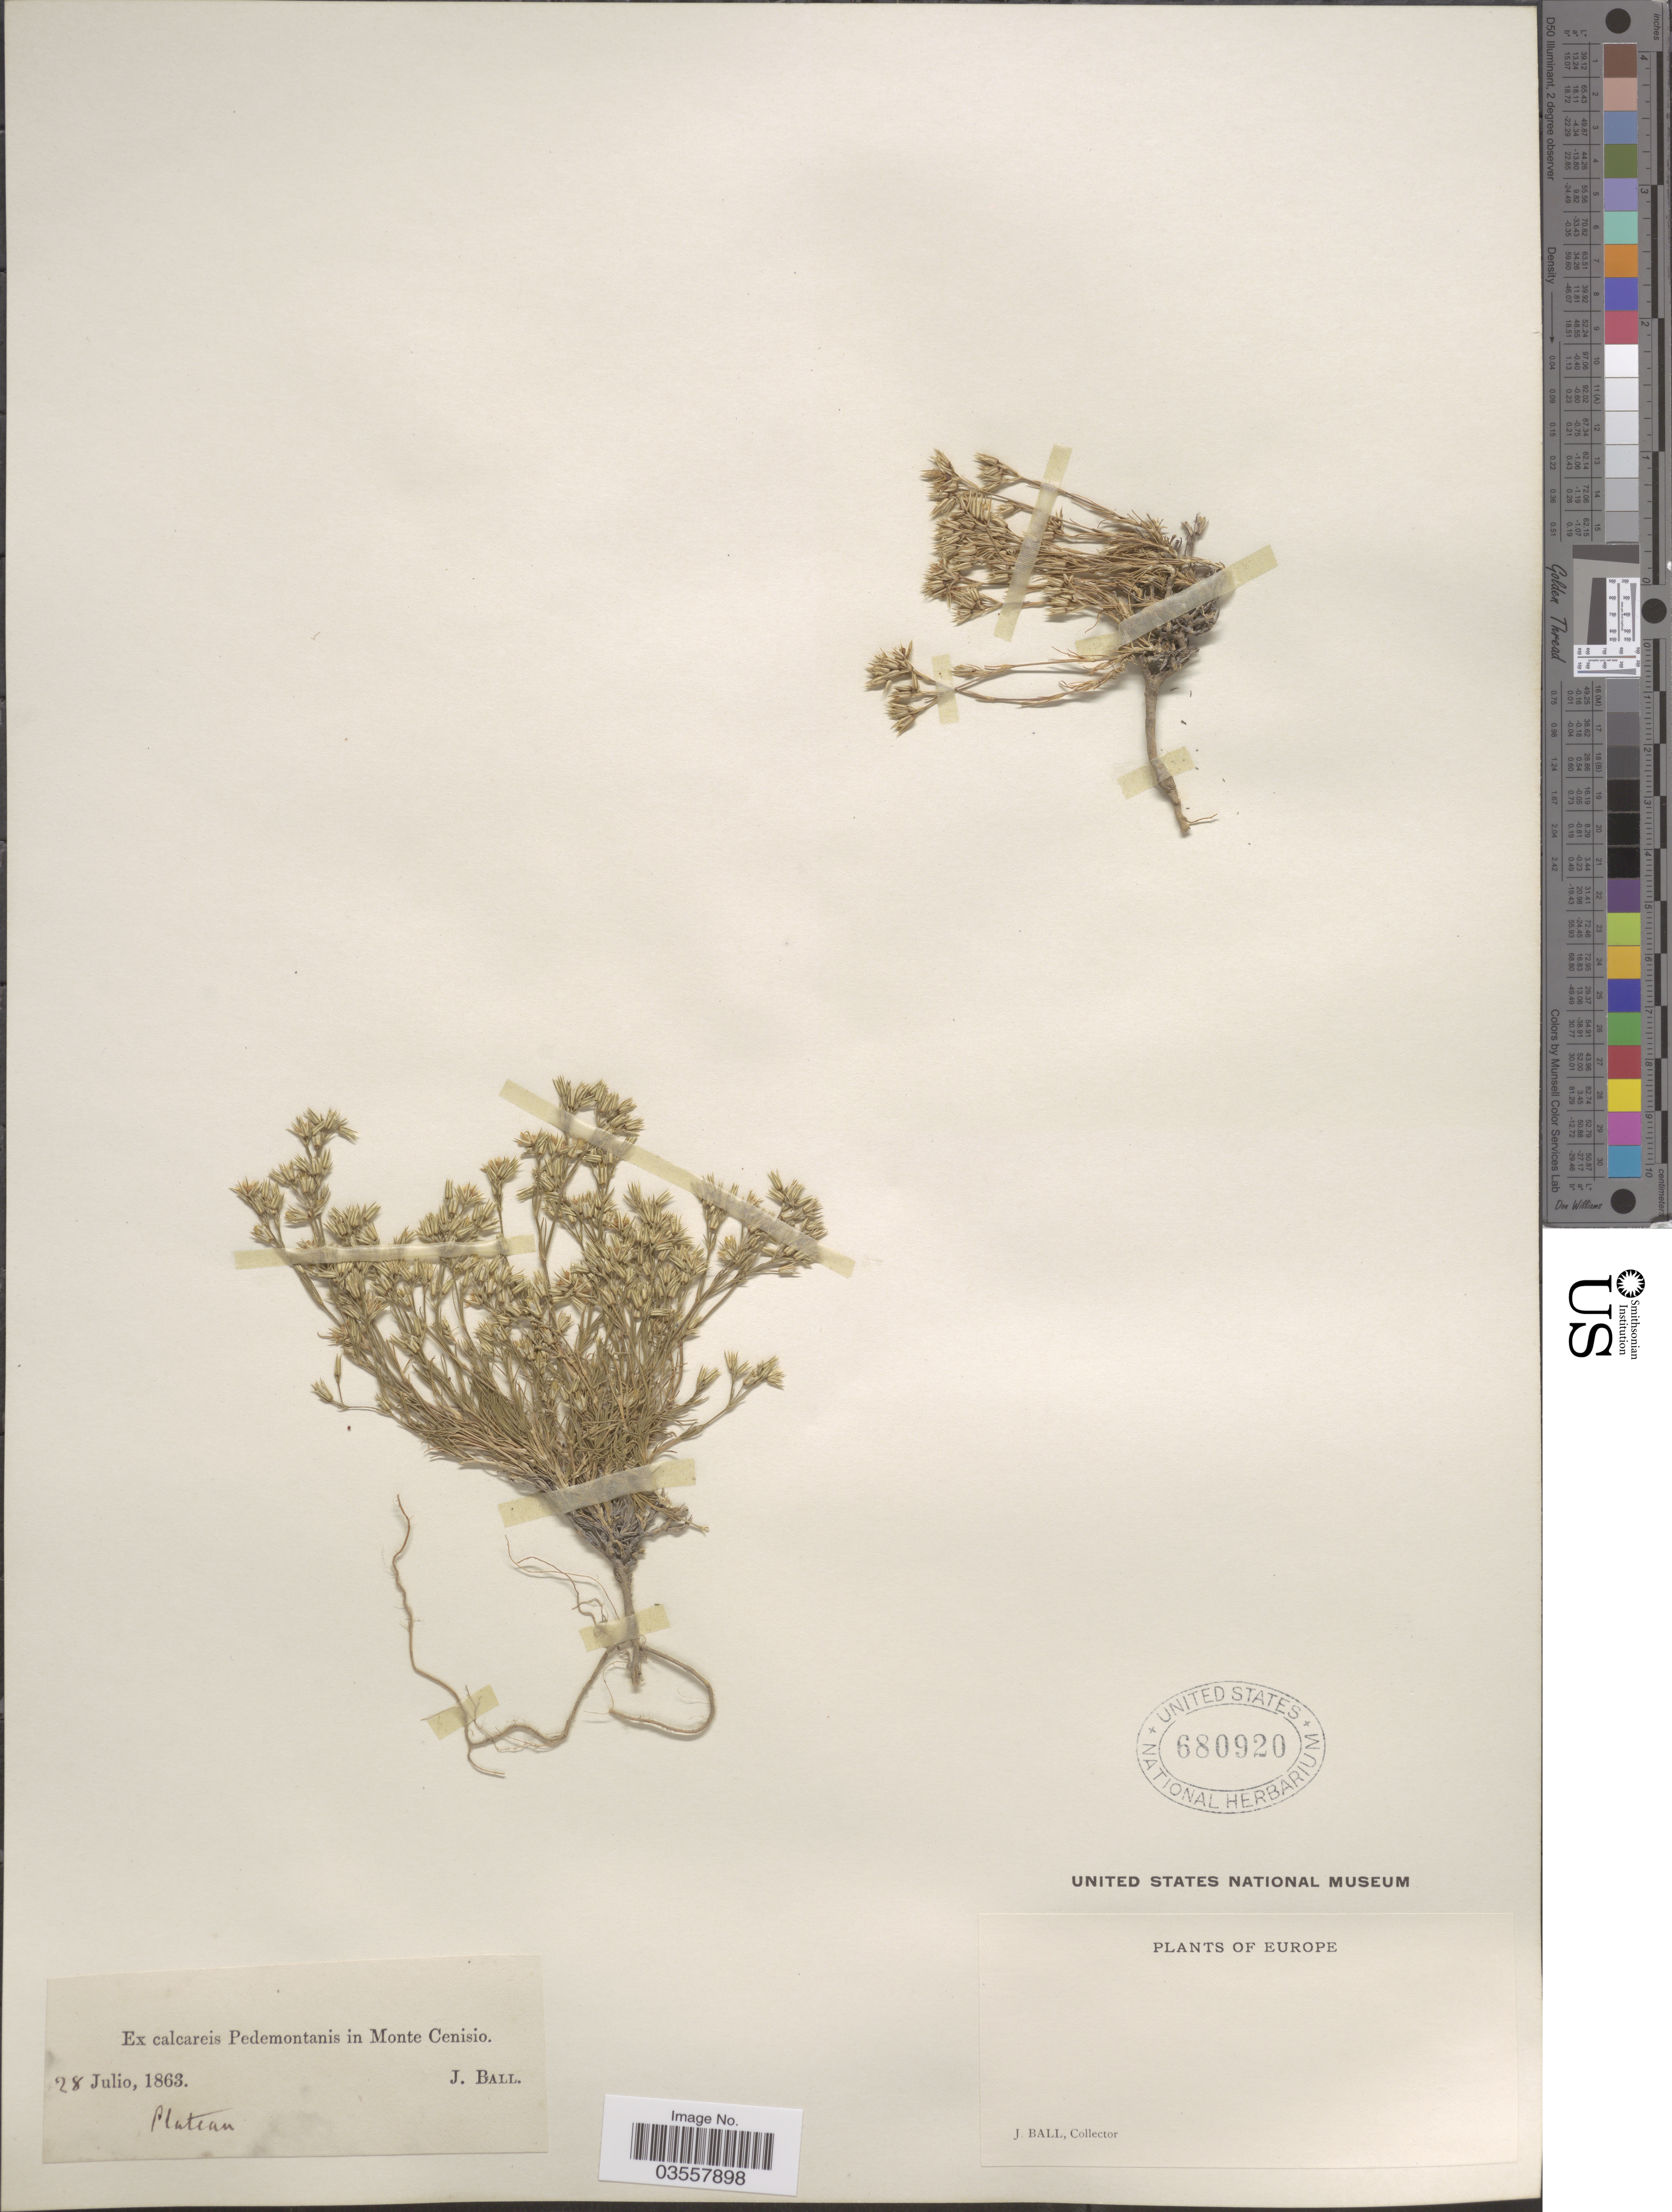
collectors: J. Ball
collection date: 1863-07-28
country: Italy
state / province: Piedmont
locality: Ex calcareis Pedemontanis in Monte Cenisio. Europe.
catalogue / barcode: US 680920